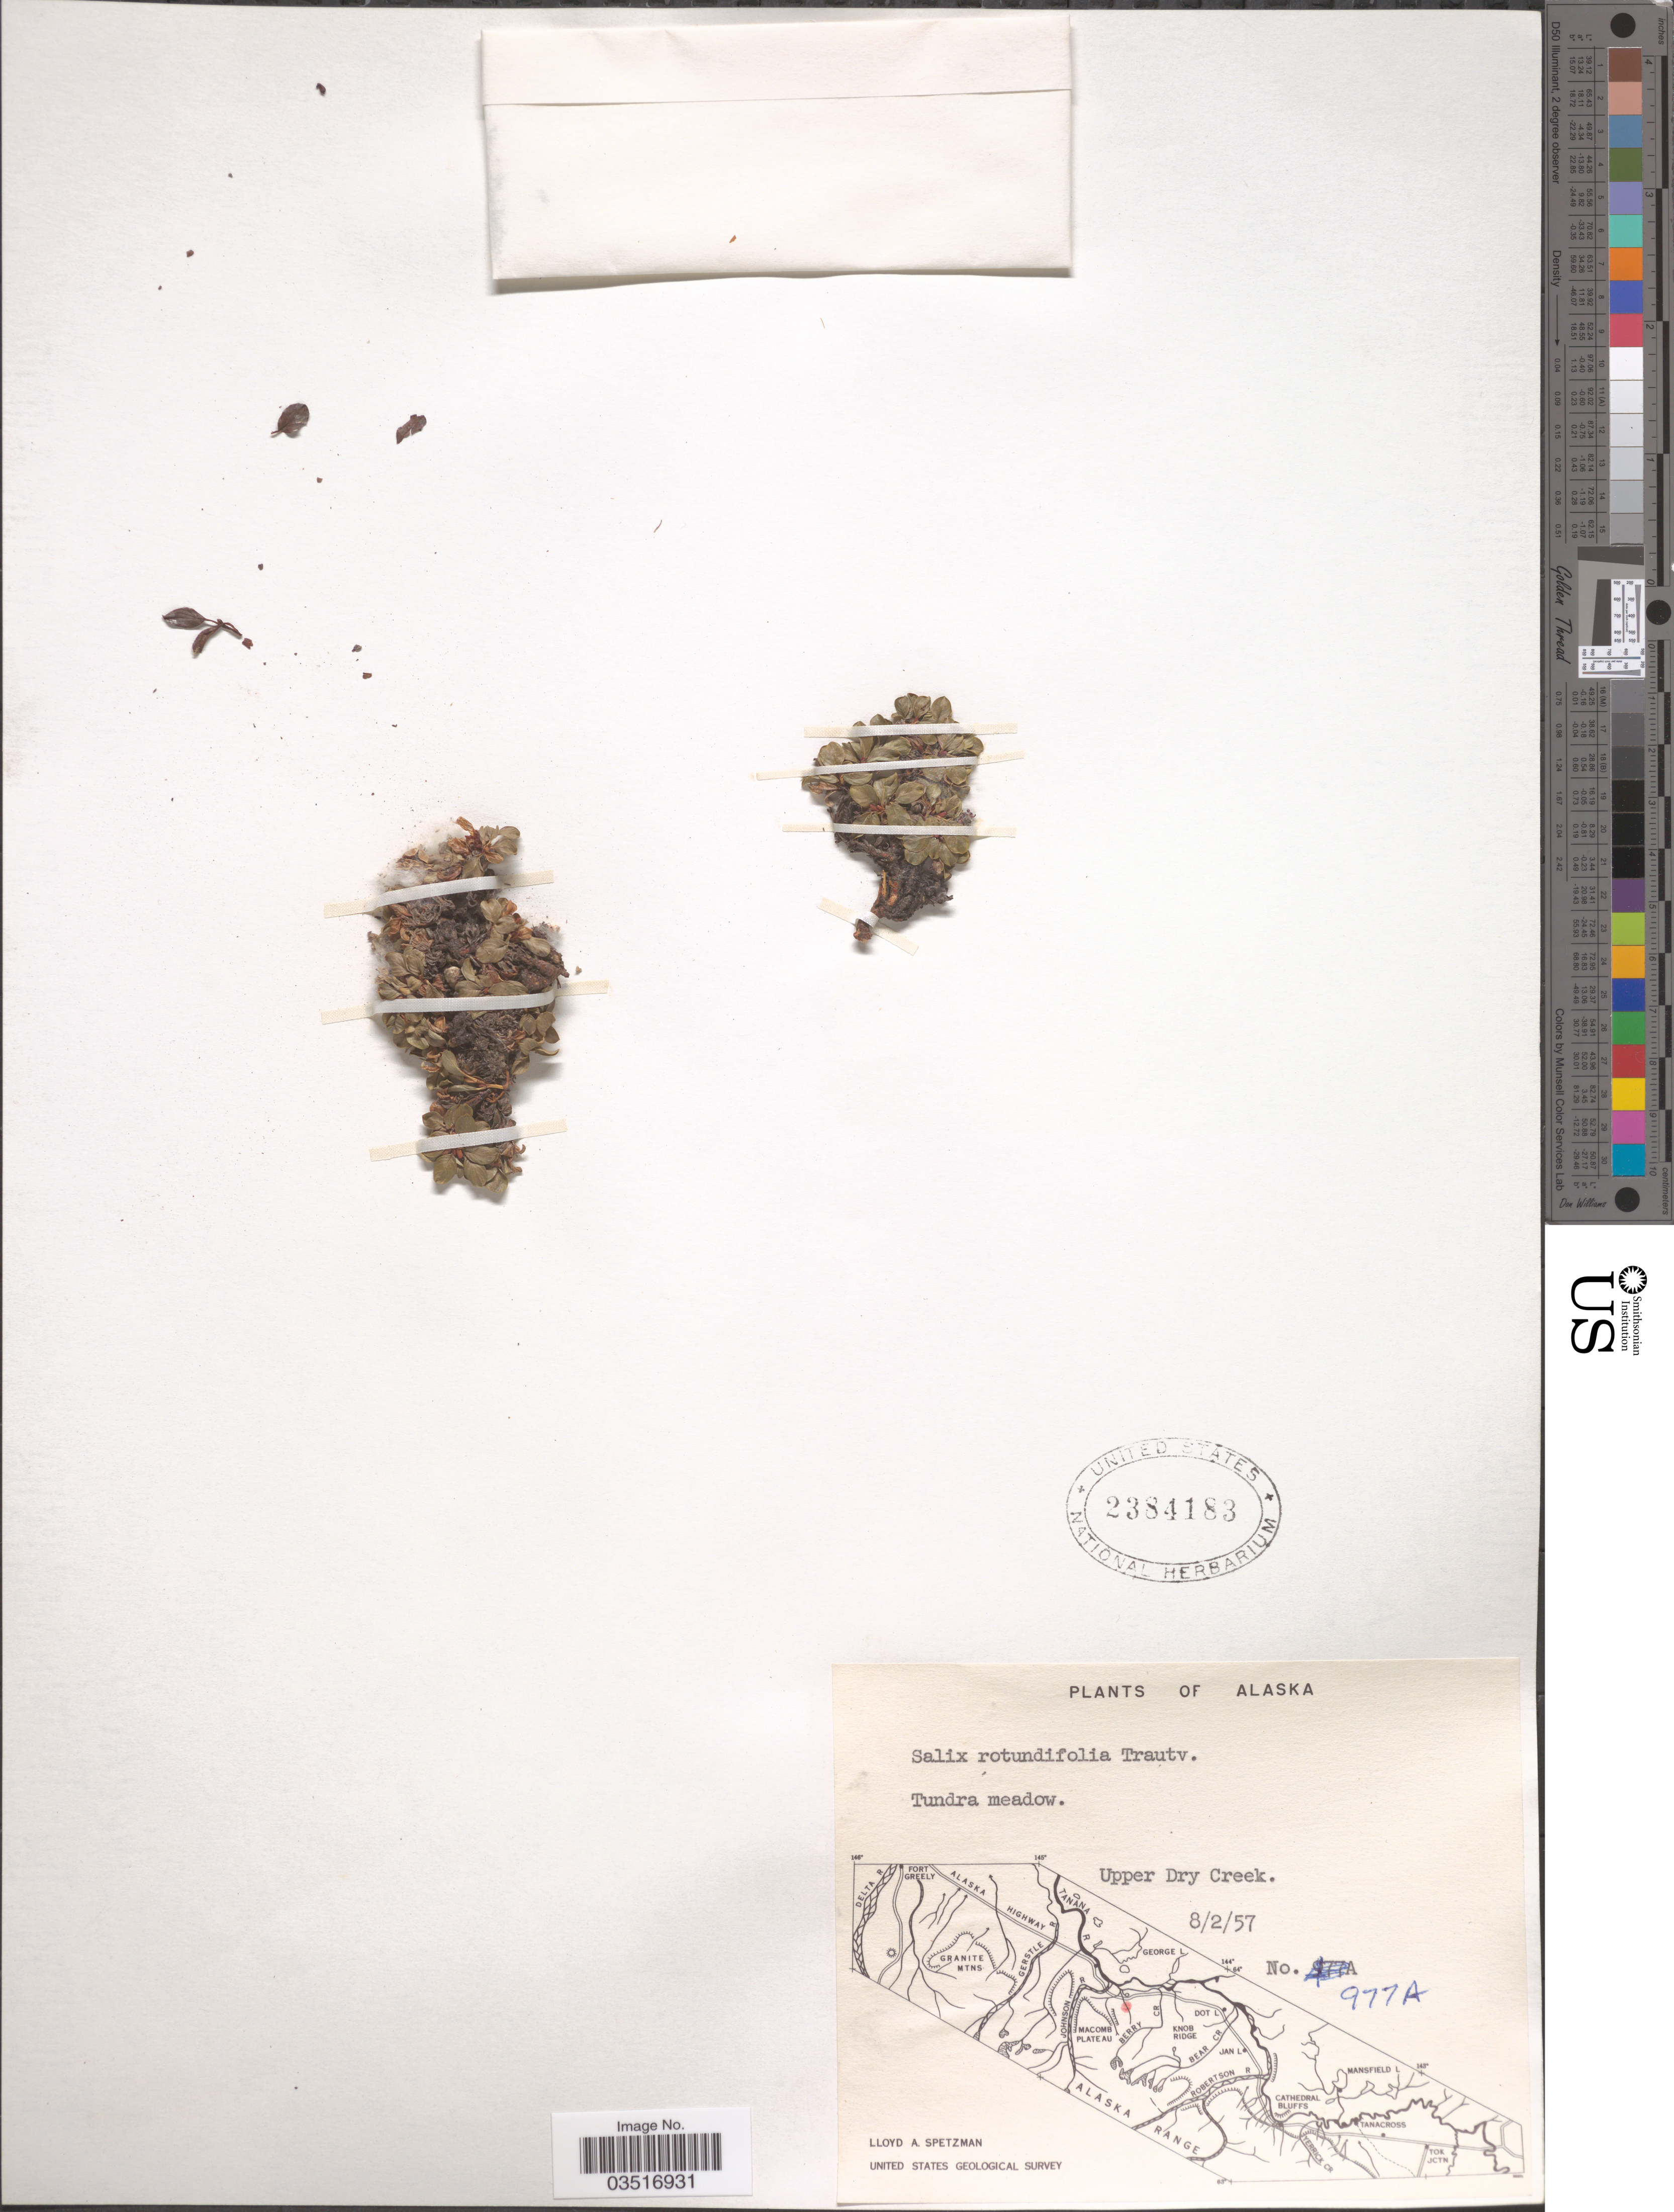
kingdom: Plantae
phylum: Tracheophyta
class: Magnoliopsida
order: Malpighiales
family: Salicaceae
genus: Salix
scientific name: Salix rotundifolia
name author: Trautv.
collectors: L. Spetzman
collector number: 977A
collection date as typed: Transcribed d/m/y: 2/8/57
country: United States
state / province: Alaska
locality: Upper Dry Creek.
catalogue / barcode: US 2384183